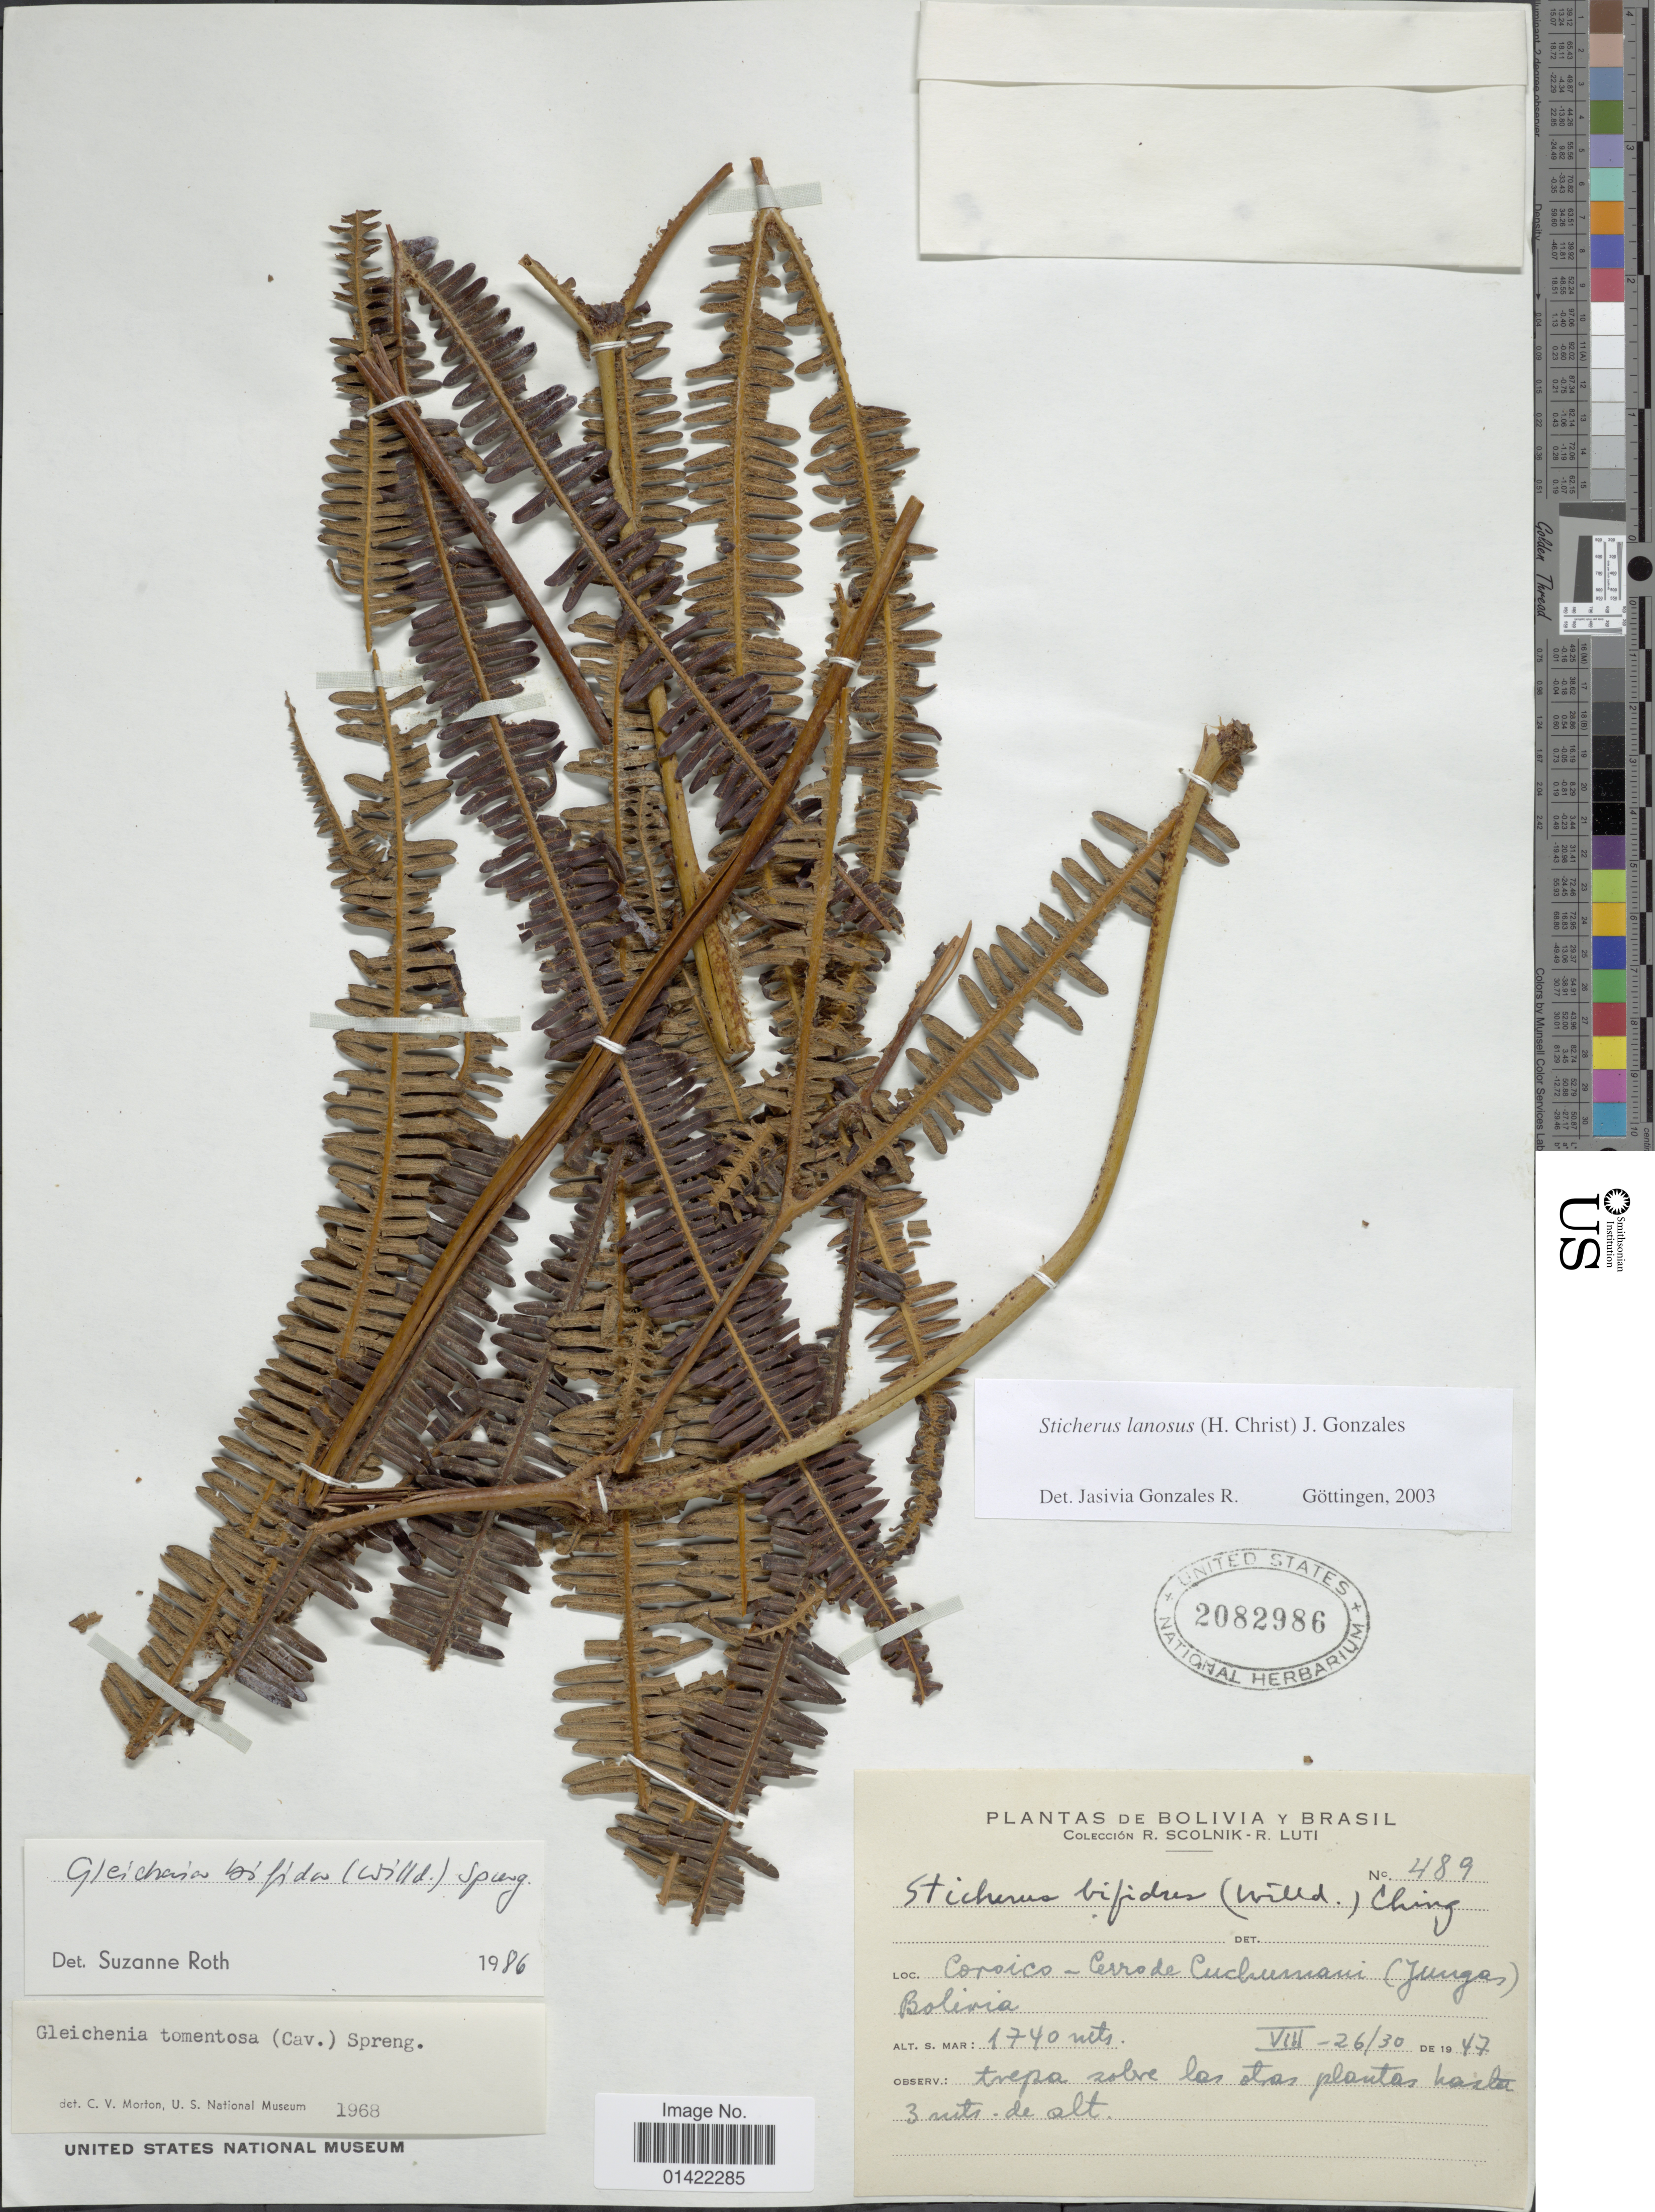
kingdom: Plantae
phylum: Tracheophyta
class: Polypodiopsida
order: Gleicheniales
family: Gleicheniaceae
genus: Sticherus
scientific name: Sticherus lanosus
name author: (Christ) J. Gonzales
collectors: R. Scolnik & R. Luti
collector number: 489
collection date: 1947-08-26/1947-08-30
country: Bolivia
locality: Coroico - Cerro de Cuchumani (Jungas)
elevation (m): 1740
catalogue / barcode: US 2082986